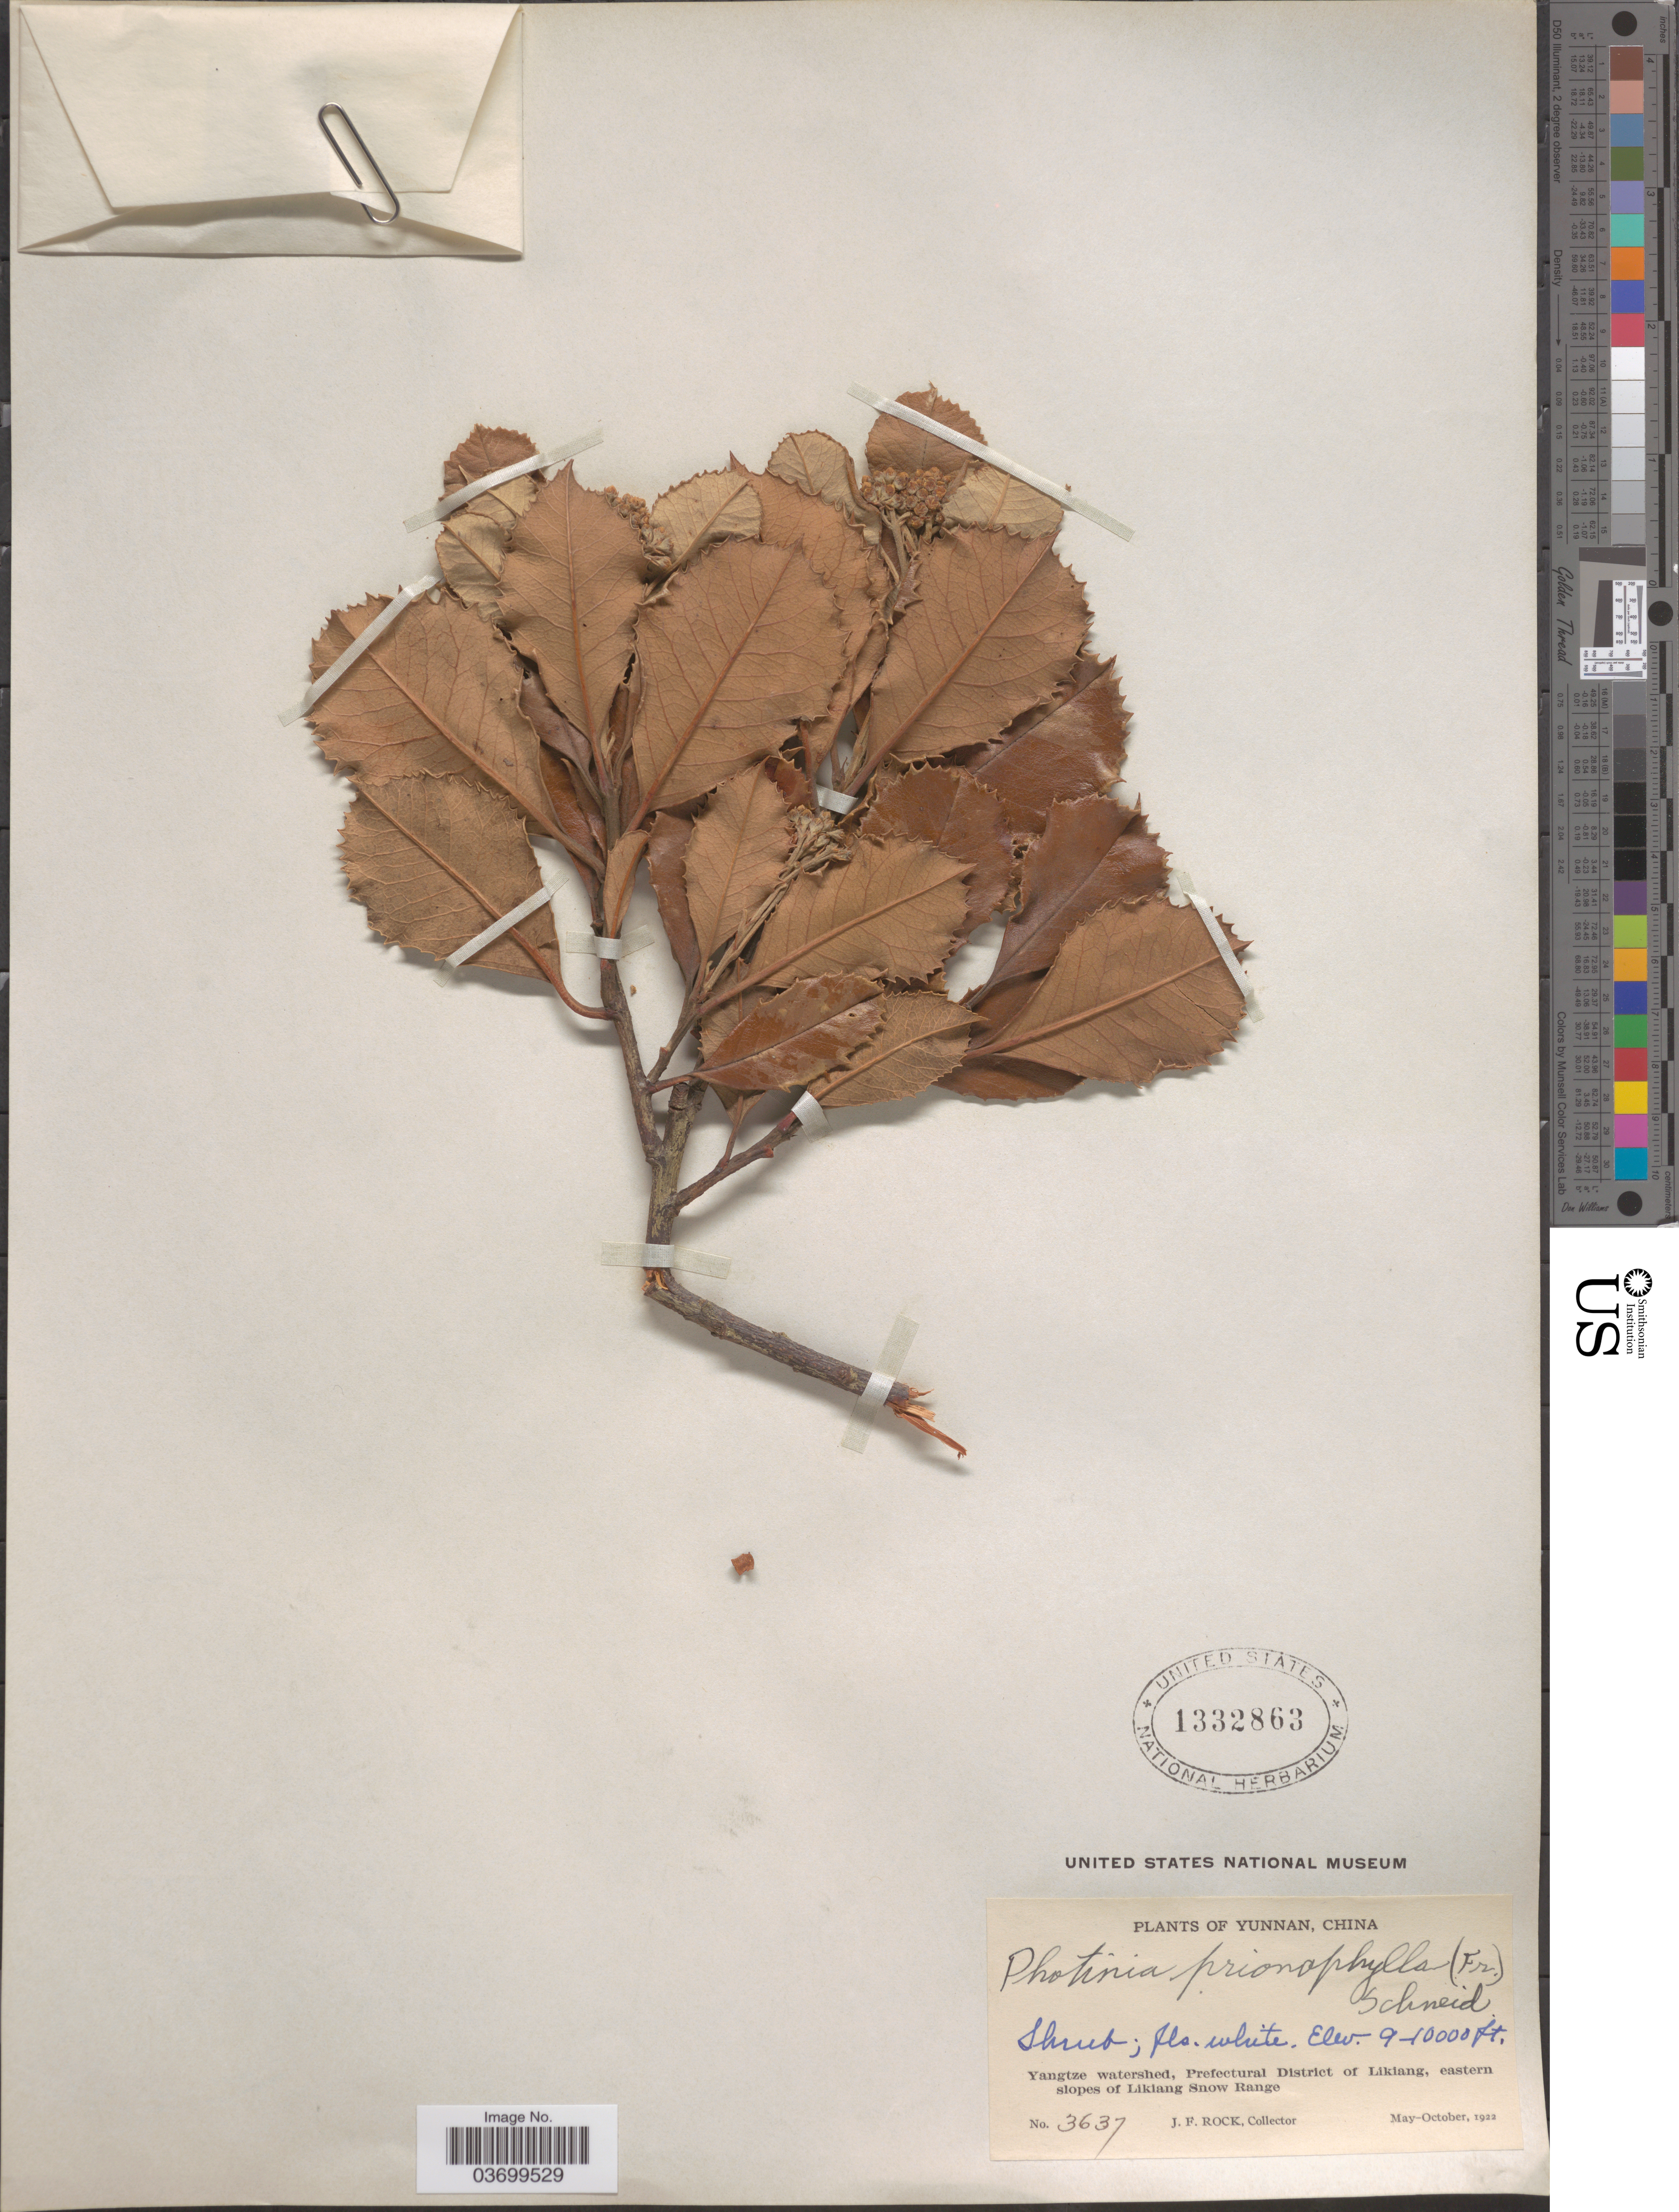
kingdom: Plantae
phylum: Tracheophyta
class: Magnoliopsida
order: Rosales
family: Rosaceae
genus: Photinia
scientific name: Photinia prionophylla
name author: (Franch.) C.K. Schneid.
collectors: J. Rock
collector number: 3637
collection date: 1922-05/1922-10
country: China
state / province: Yunnan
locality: Yangtze watershed, Prefectural District of Likiang, eastern slopes of Likiang Snow Range.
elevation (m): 2743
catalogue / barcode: US 1332863